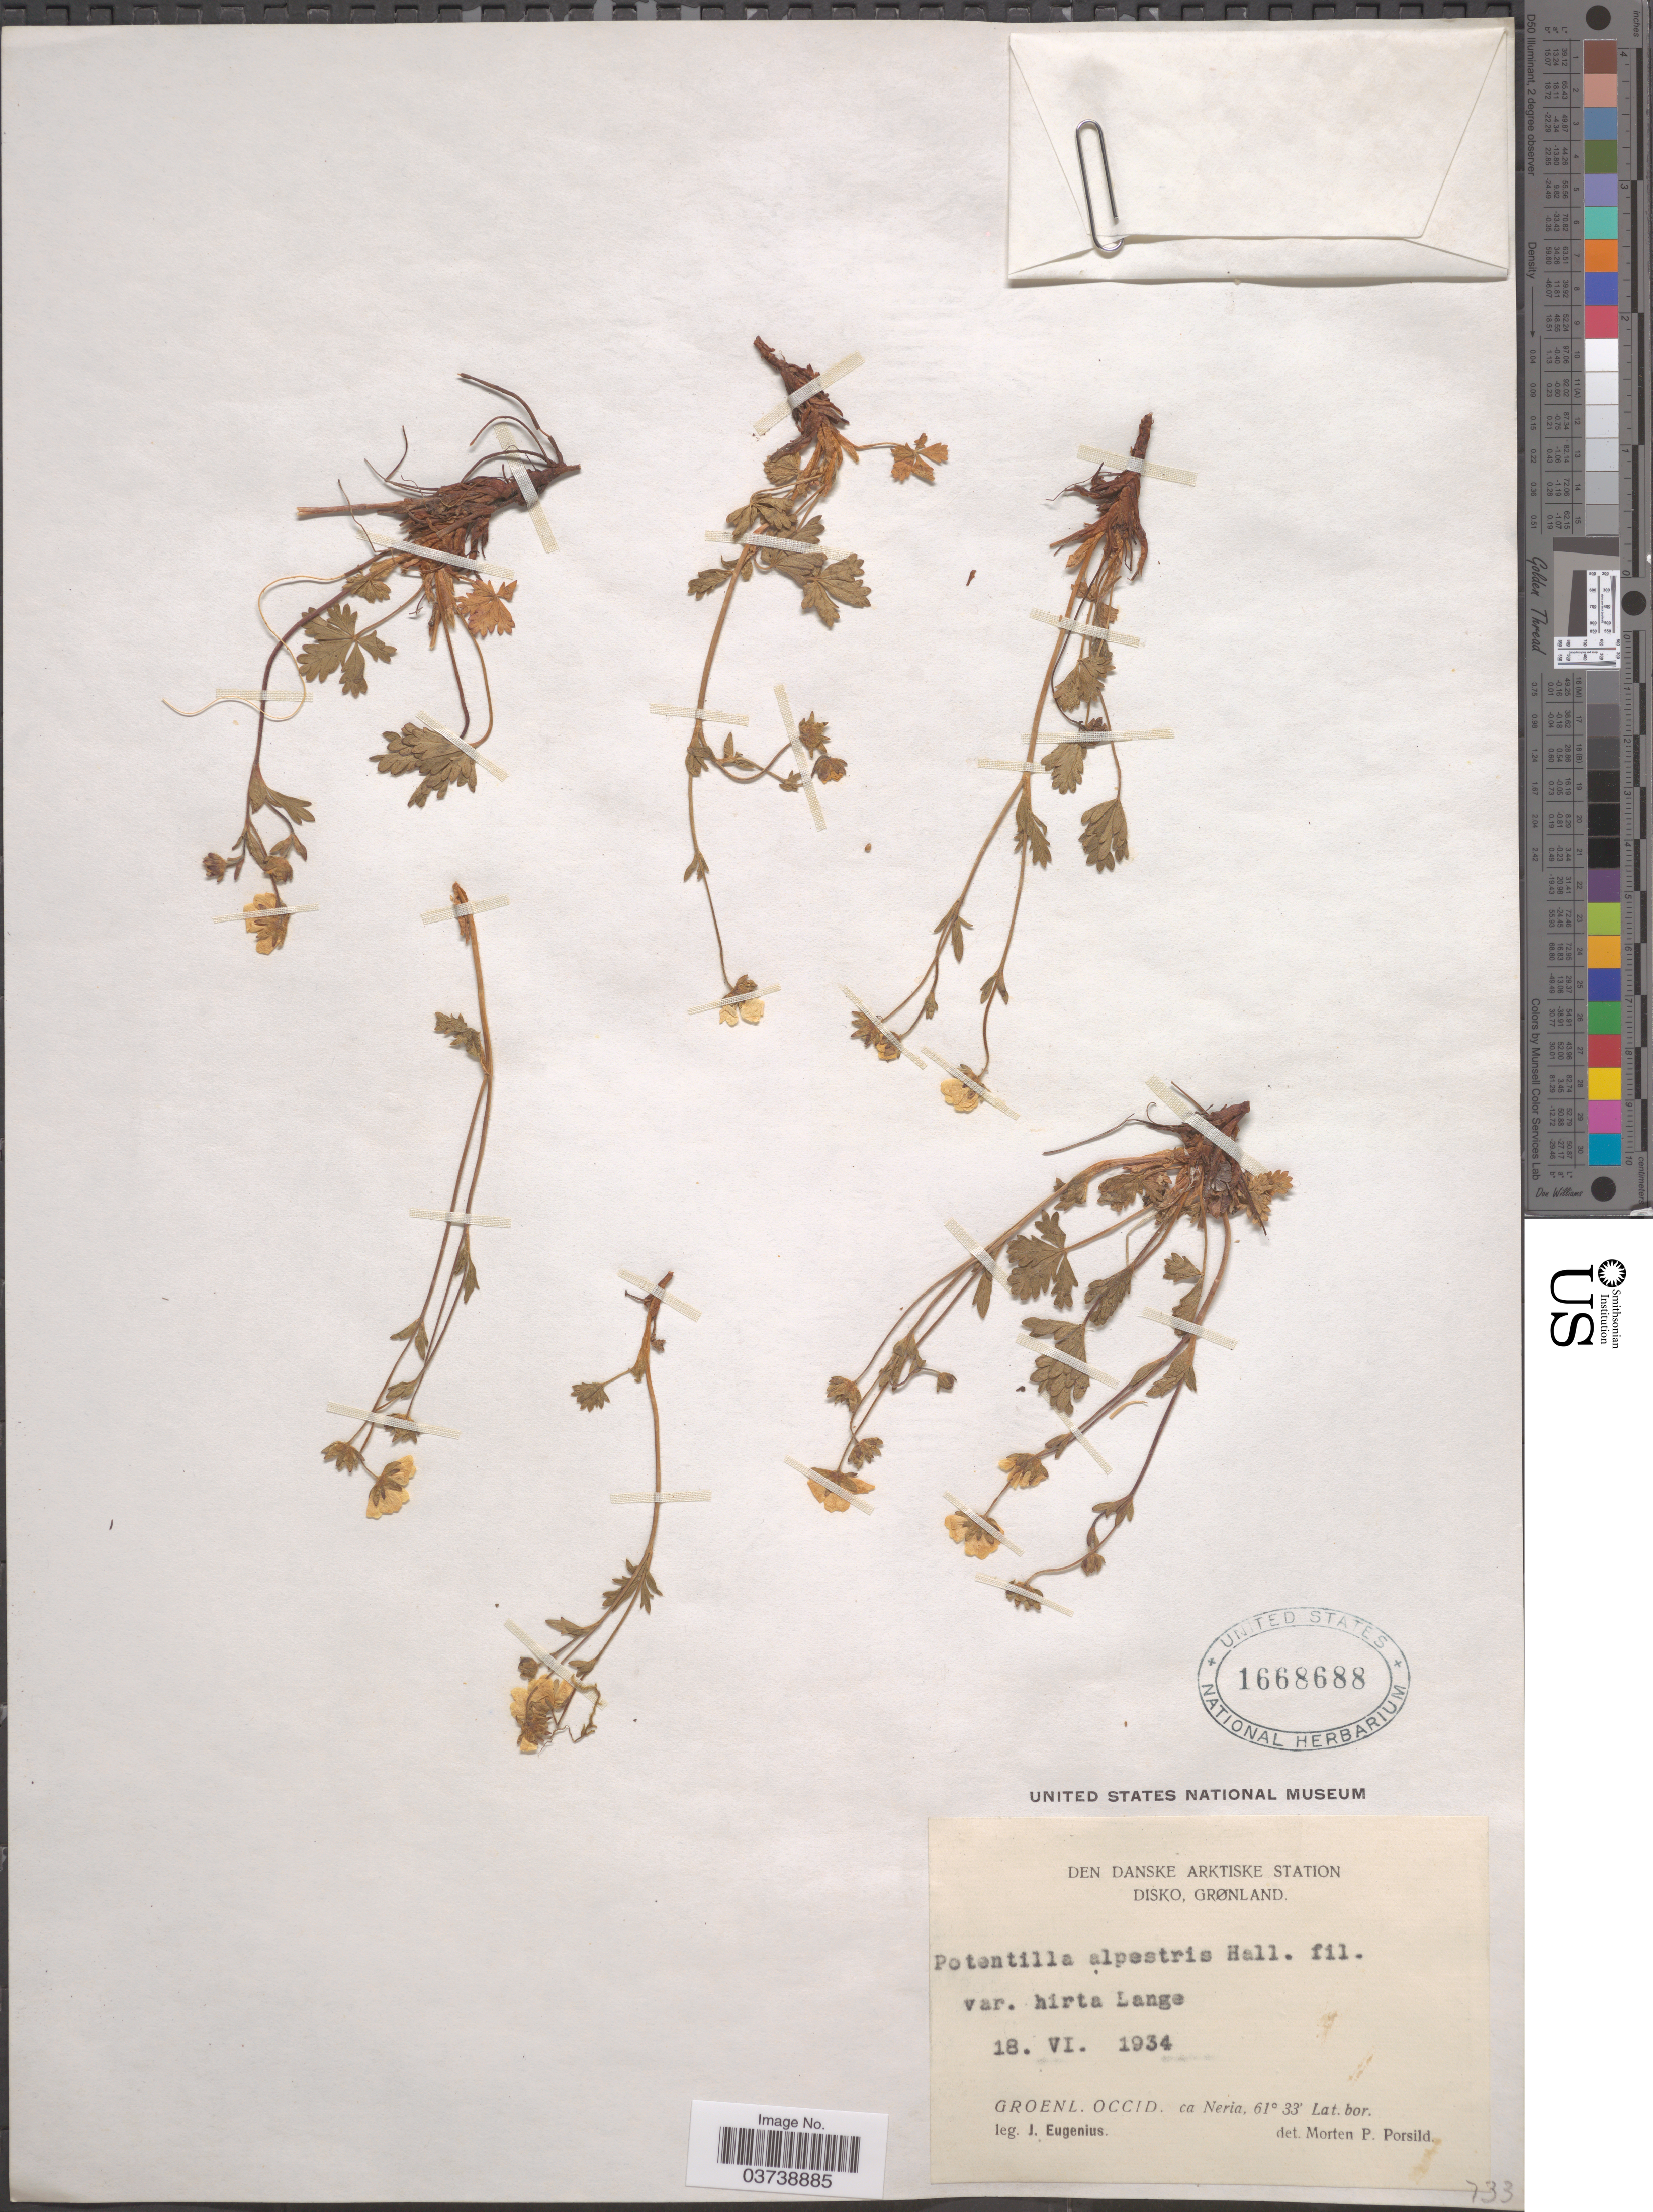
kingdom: Plantae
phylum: Tracheophyta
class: Magnoliopsida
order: Rosales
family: Rosaceae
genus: Potentilla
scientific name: Potentilla crantzii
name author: (Crantz) Beck ex Fritsch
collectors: J. Eugenius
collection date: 1934-06-18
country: Greenland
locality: Den Danske Arktiske Station. Disko, Grønland. Groenl. Occid. ca Neria.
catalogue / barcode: US 1668688